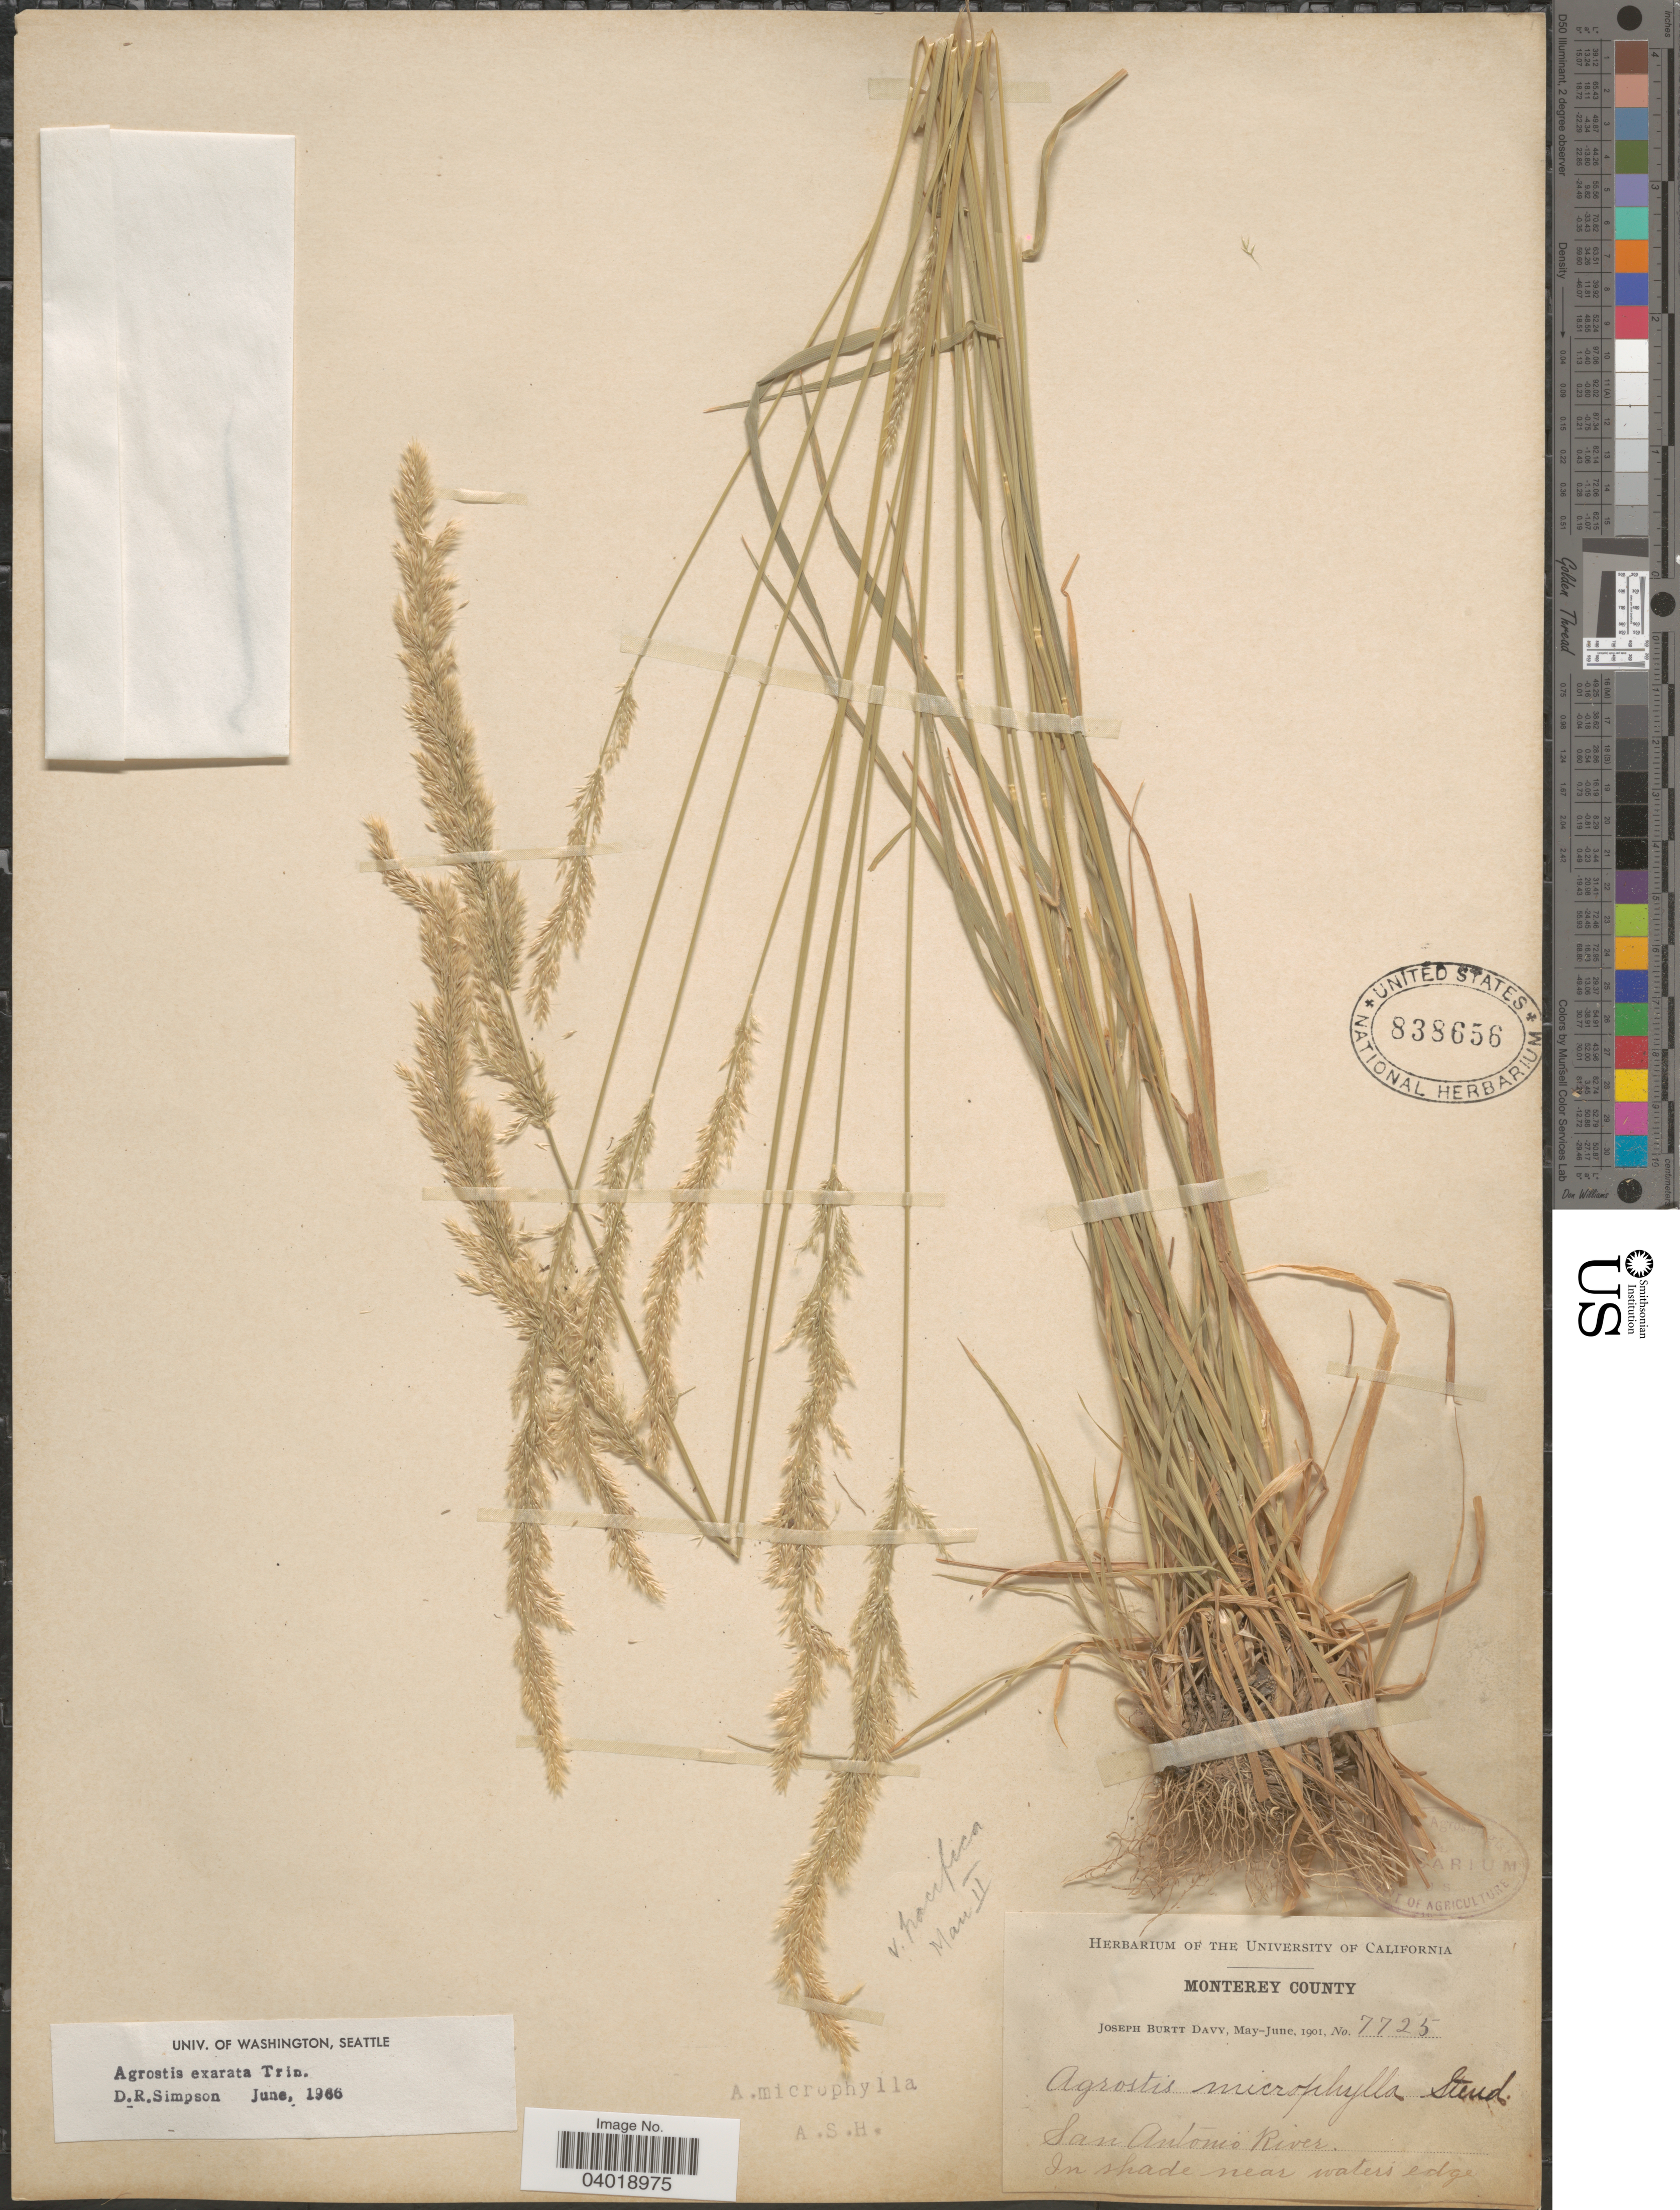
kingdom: Plantae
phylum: Tracheophyta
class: Liliopsida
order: Poales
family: Poaceae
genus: Agrostis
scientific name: Agrostis exarata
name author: Trin.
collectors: J. Burtt Davy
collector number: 7725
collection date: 1901-05/1901-06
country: United States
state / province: California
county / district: Monterey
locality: Monterey County. San Antonio River. Near waters edge.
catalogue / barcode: US 838656